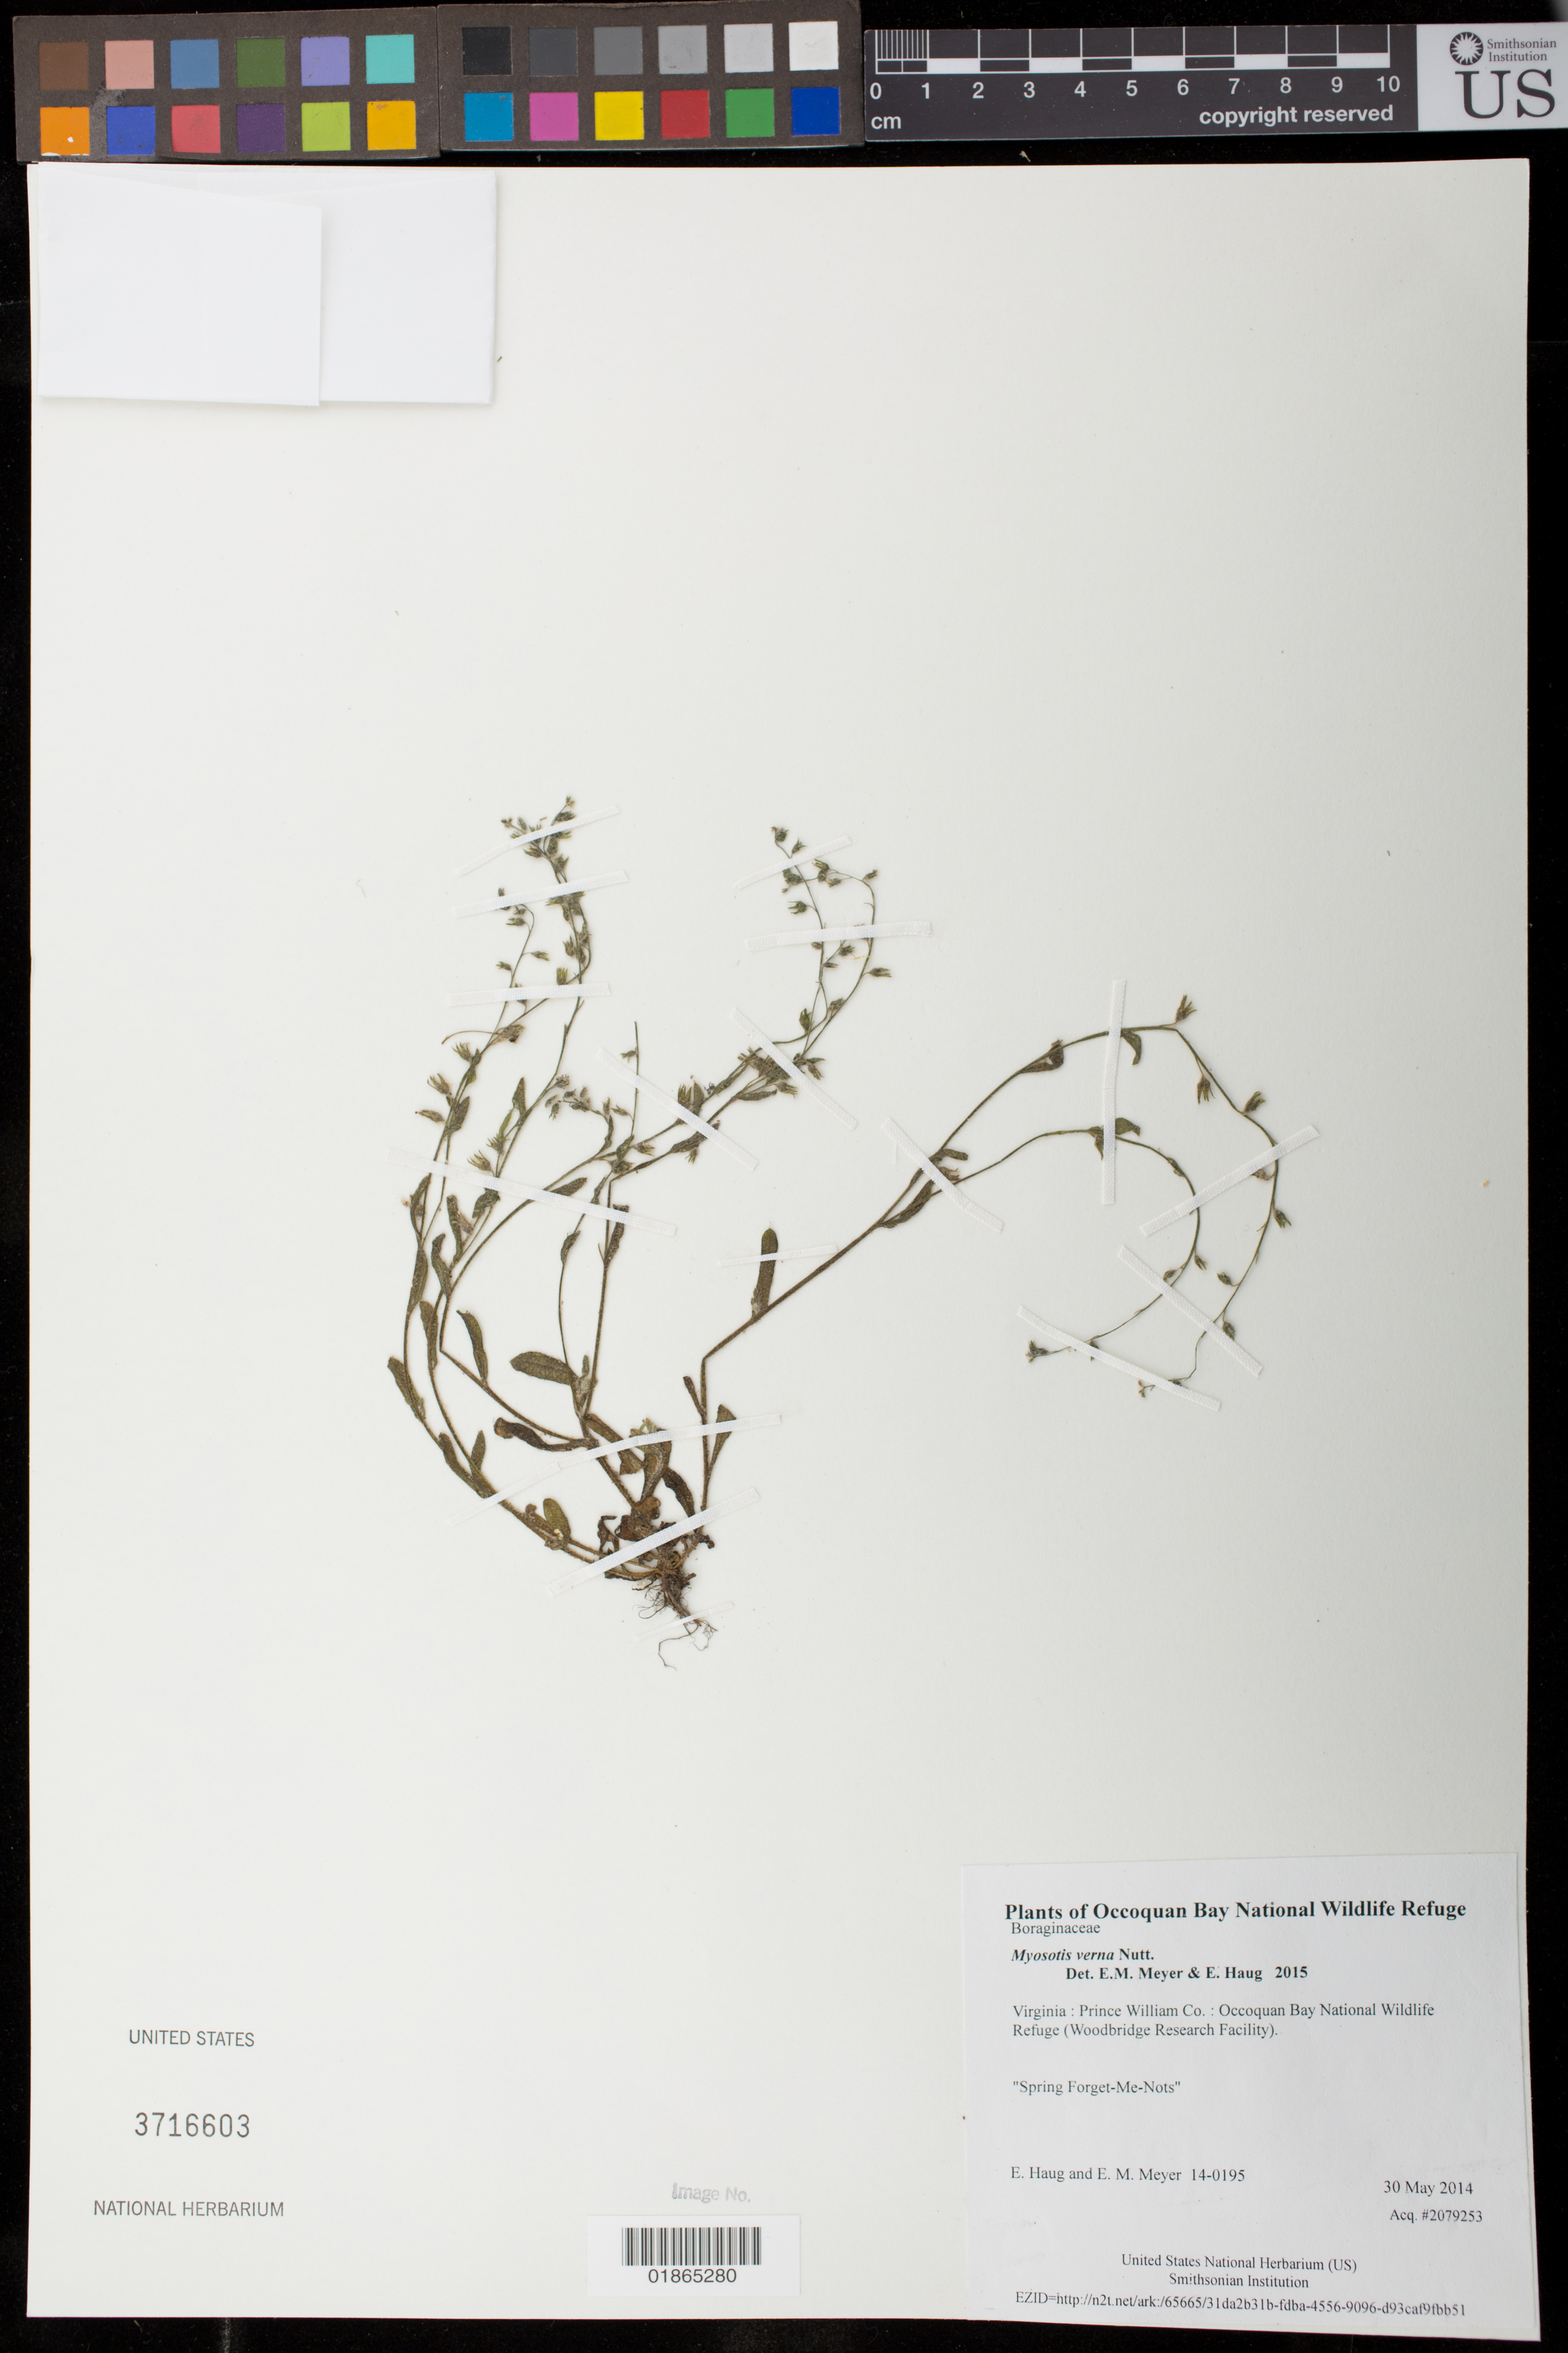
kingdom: Plantae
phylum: Tracheophyta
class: Magnoliopsida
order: Boraginales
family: Boraginaceae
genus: Myosotis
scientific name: Myosotis verna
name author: Nutt.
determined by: Meyer, E. M.; Haug, E.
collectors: E. Haug & E. M. Meyer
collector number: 14-0195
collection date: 2014-05-30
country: United States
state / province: Virginia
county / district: Prince William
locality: Occoquan Bay National Wildlife Refuge (Woodbridge Research Facility).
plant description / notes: Spring Forget-Me-Nots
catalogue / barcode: US 3716603